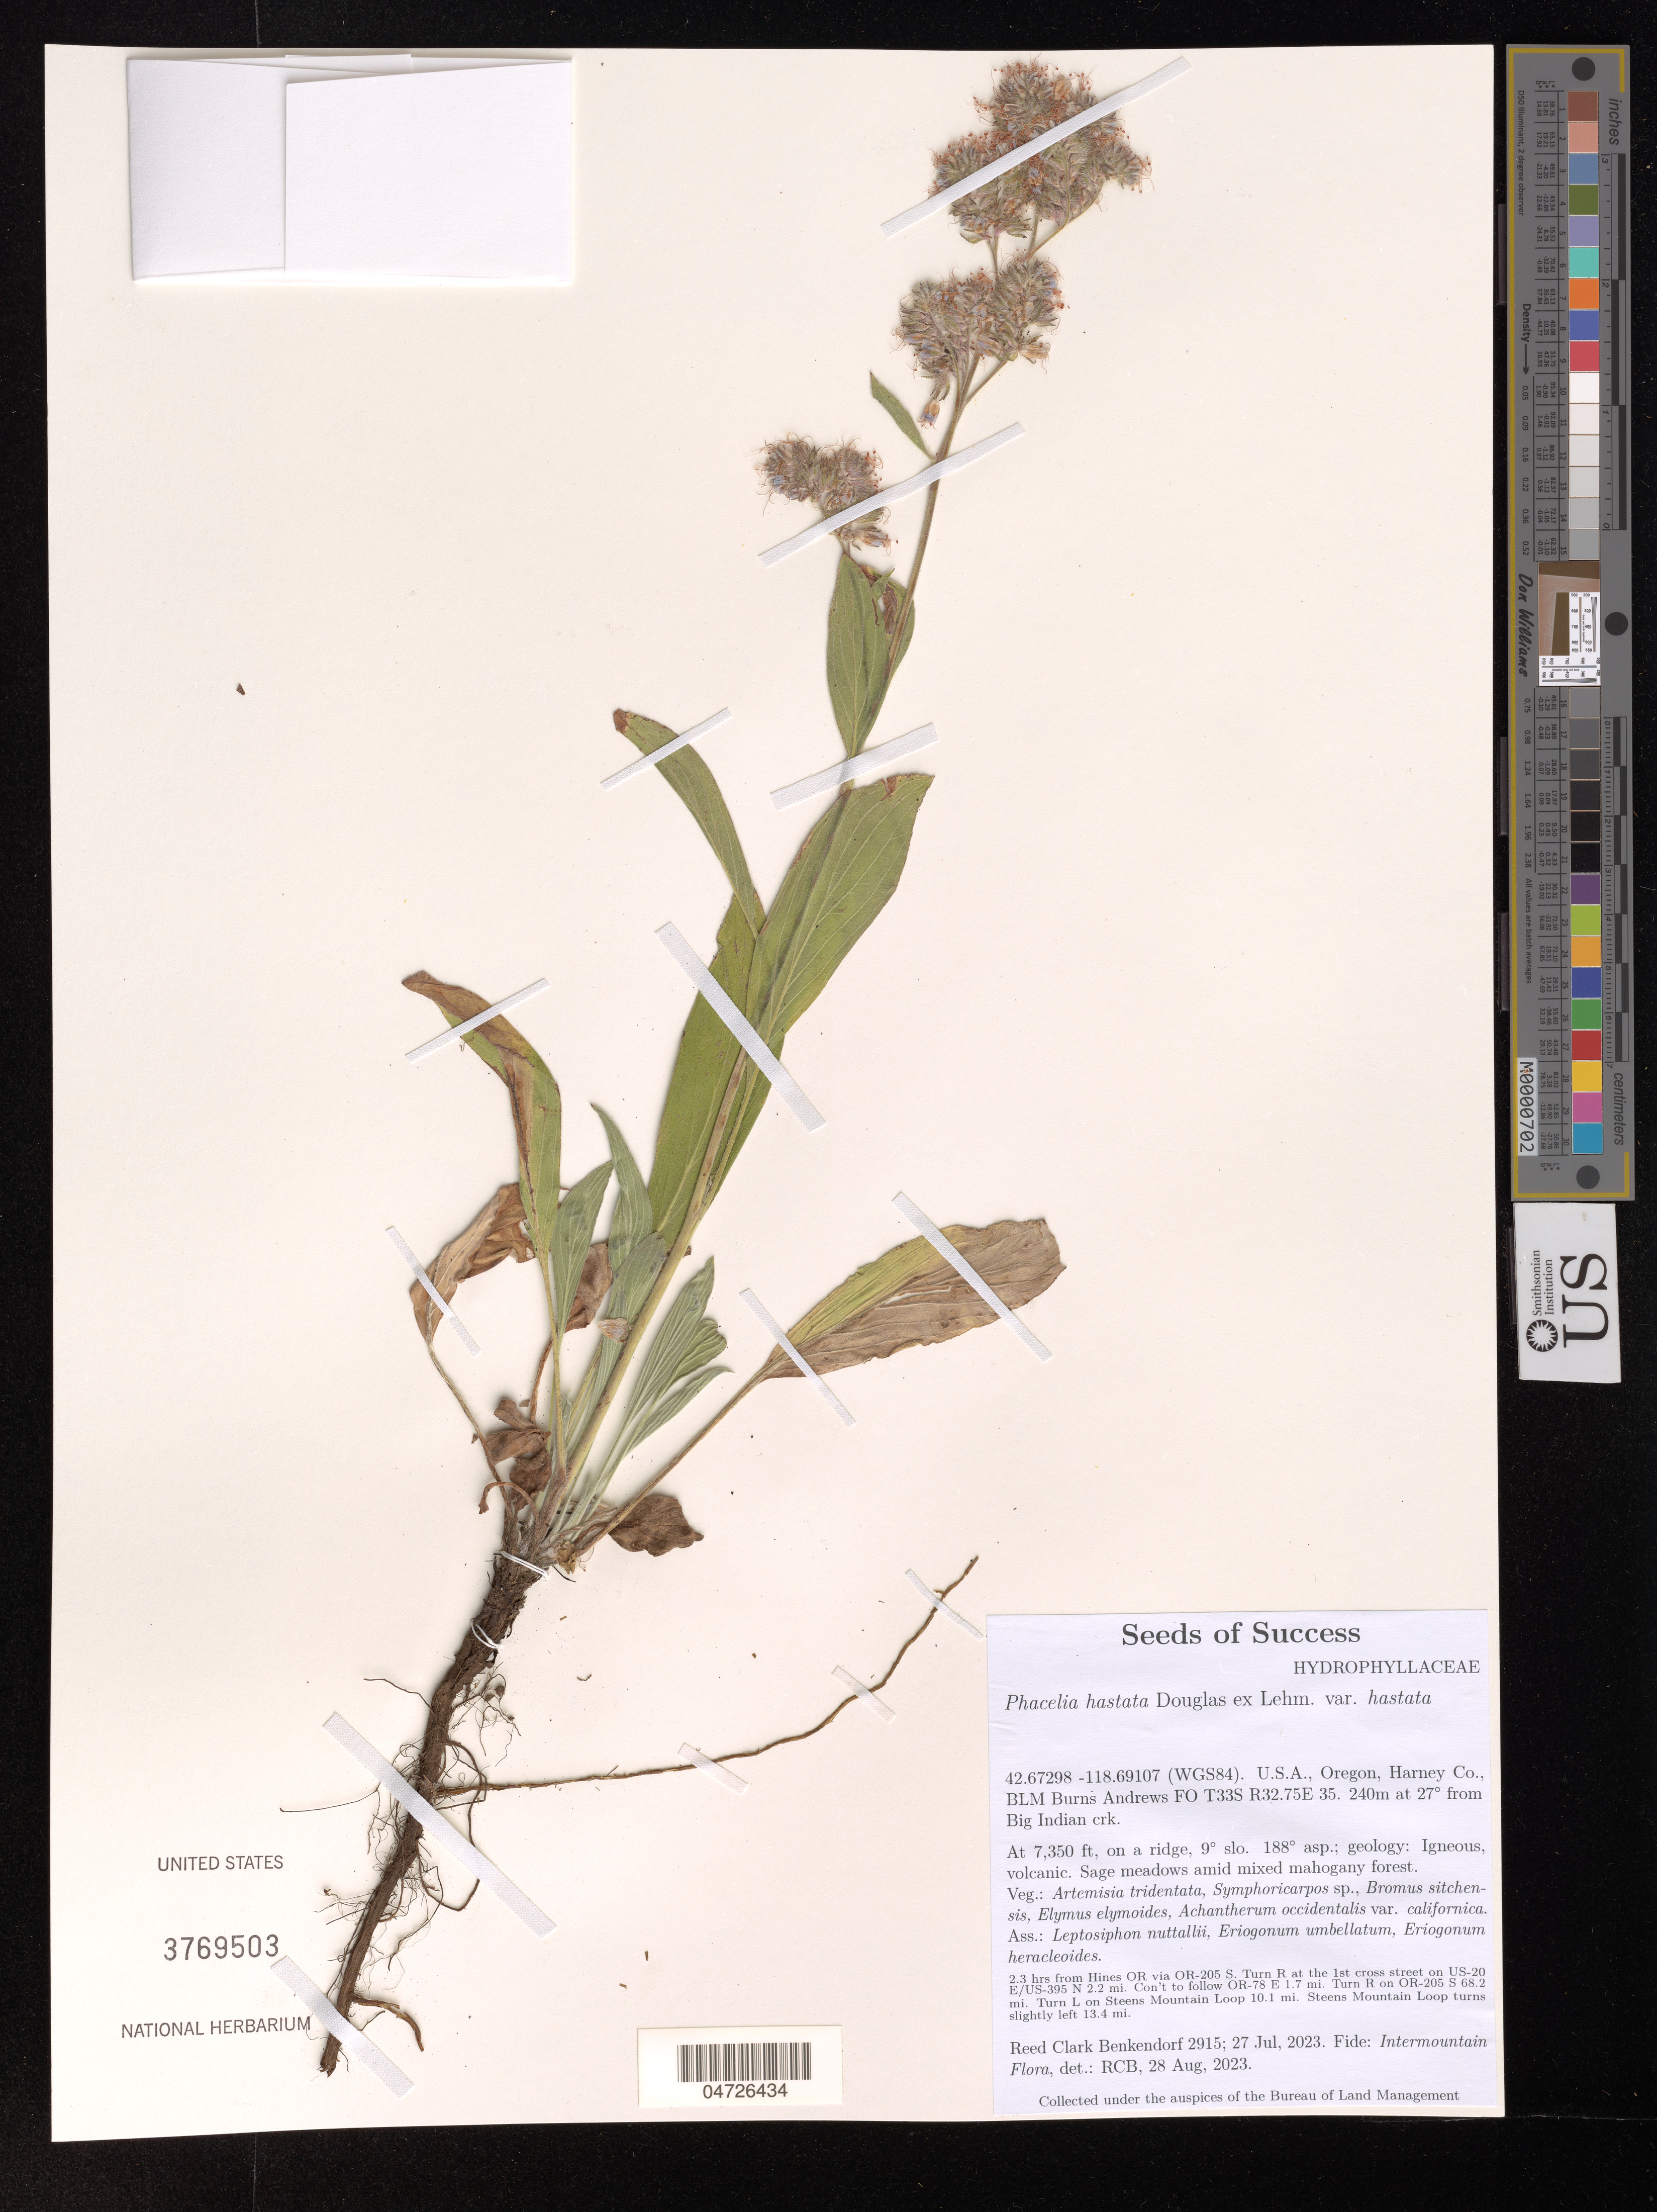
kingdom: Plantae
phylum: Tracheophyta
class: Magnoliopsida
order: Boraginales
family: Hydrophyllaceae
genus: Phacelia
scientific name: Phacelia hastata var. hastata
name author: Douglas ex Lehm.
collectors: R. Benkendorf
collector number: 2915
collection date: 2023-07-27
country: United States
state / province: Oregon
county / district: Harney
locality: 42.67298 - 118.69107 (WGS84). Harney Co., BLM Burns Andrwes FO T33S R32.75E 35. 240m at 27° from Big Indian crk. 2.3 hrs from Hines OR via OR-205 S. Turn R at the 1st cross street on US-20 E/US-395 N 2.2 mi. Con't to follow OR-78 E 1.7 mi. Turn R on OR-205 S 68.2 mi. Turn L on Steens Mountain Loop 10.1 mi. Steens Mountain Loop turns slightly left 13.4 mi.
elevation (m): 2240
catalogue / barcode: US 3769503